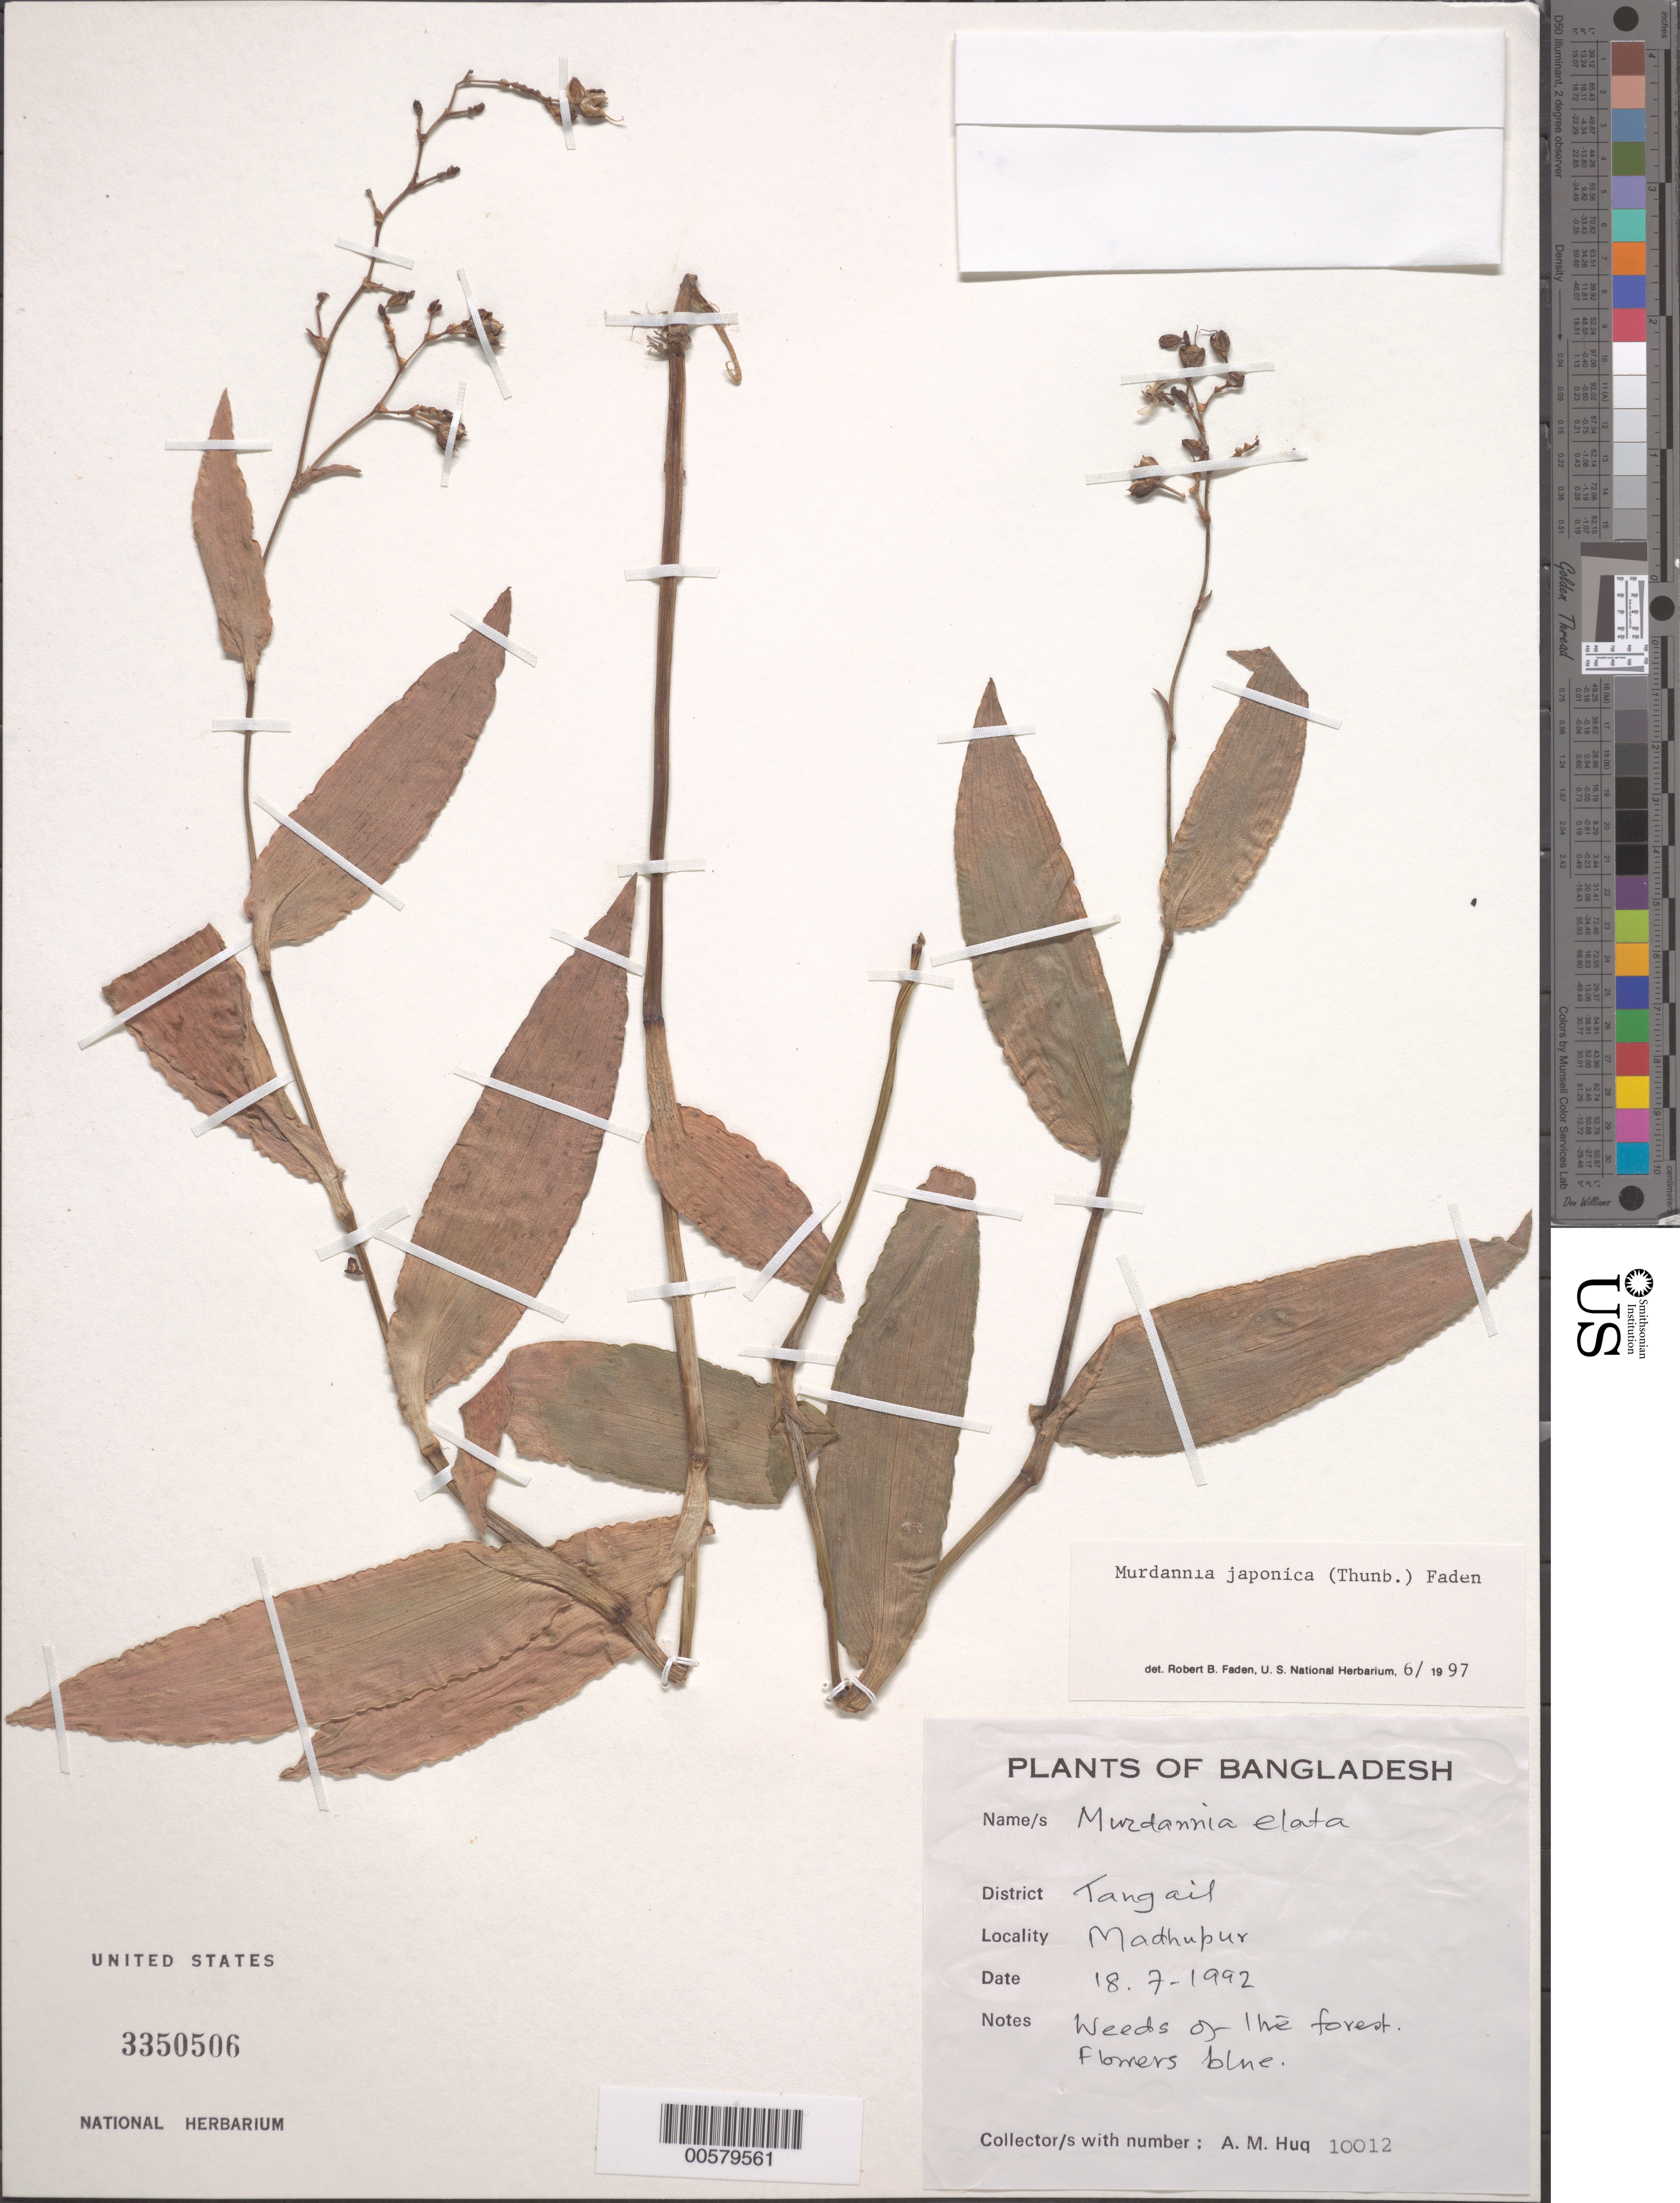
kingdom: Plantae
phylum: Tracheophyta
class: Liliopsida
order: Commelinales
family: Commelinaceae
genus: Murdannia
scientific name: Murdannia japonica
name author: (Thunb.) Faden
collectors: A. Hug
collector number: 10012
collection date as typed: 18 Jul 1992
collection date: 1992-07-18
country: Bangladesh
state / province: Dhaka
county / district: Tangail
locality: Madhupur forest area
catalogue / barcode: US 3350506